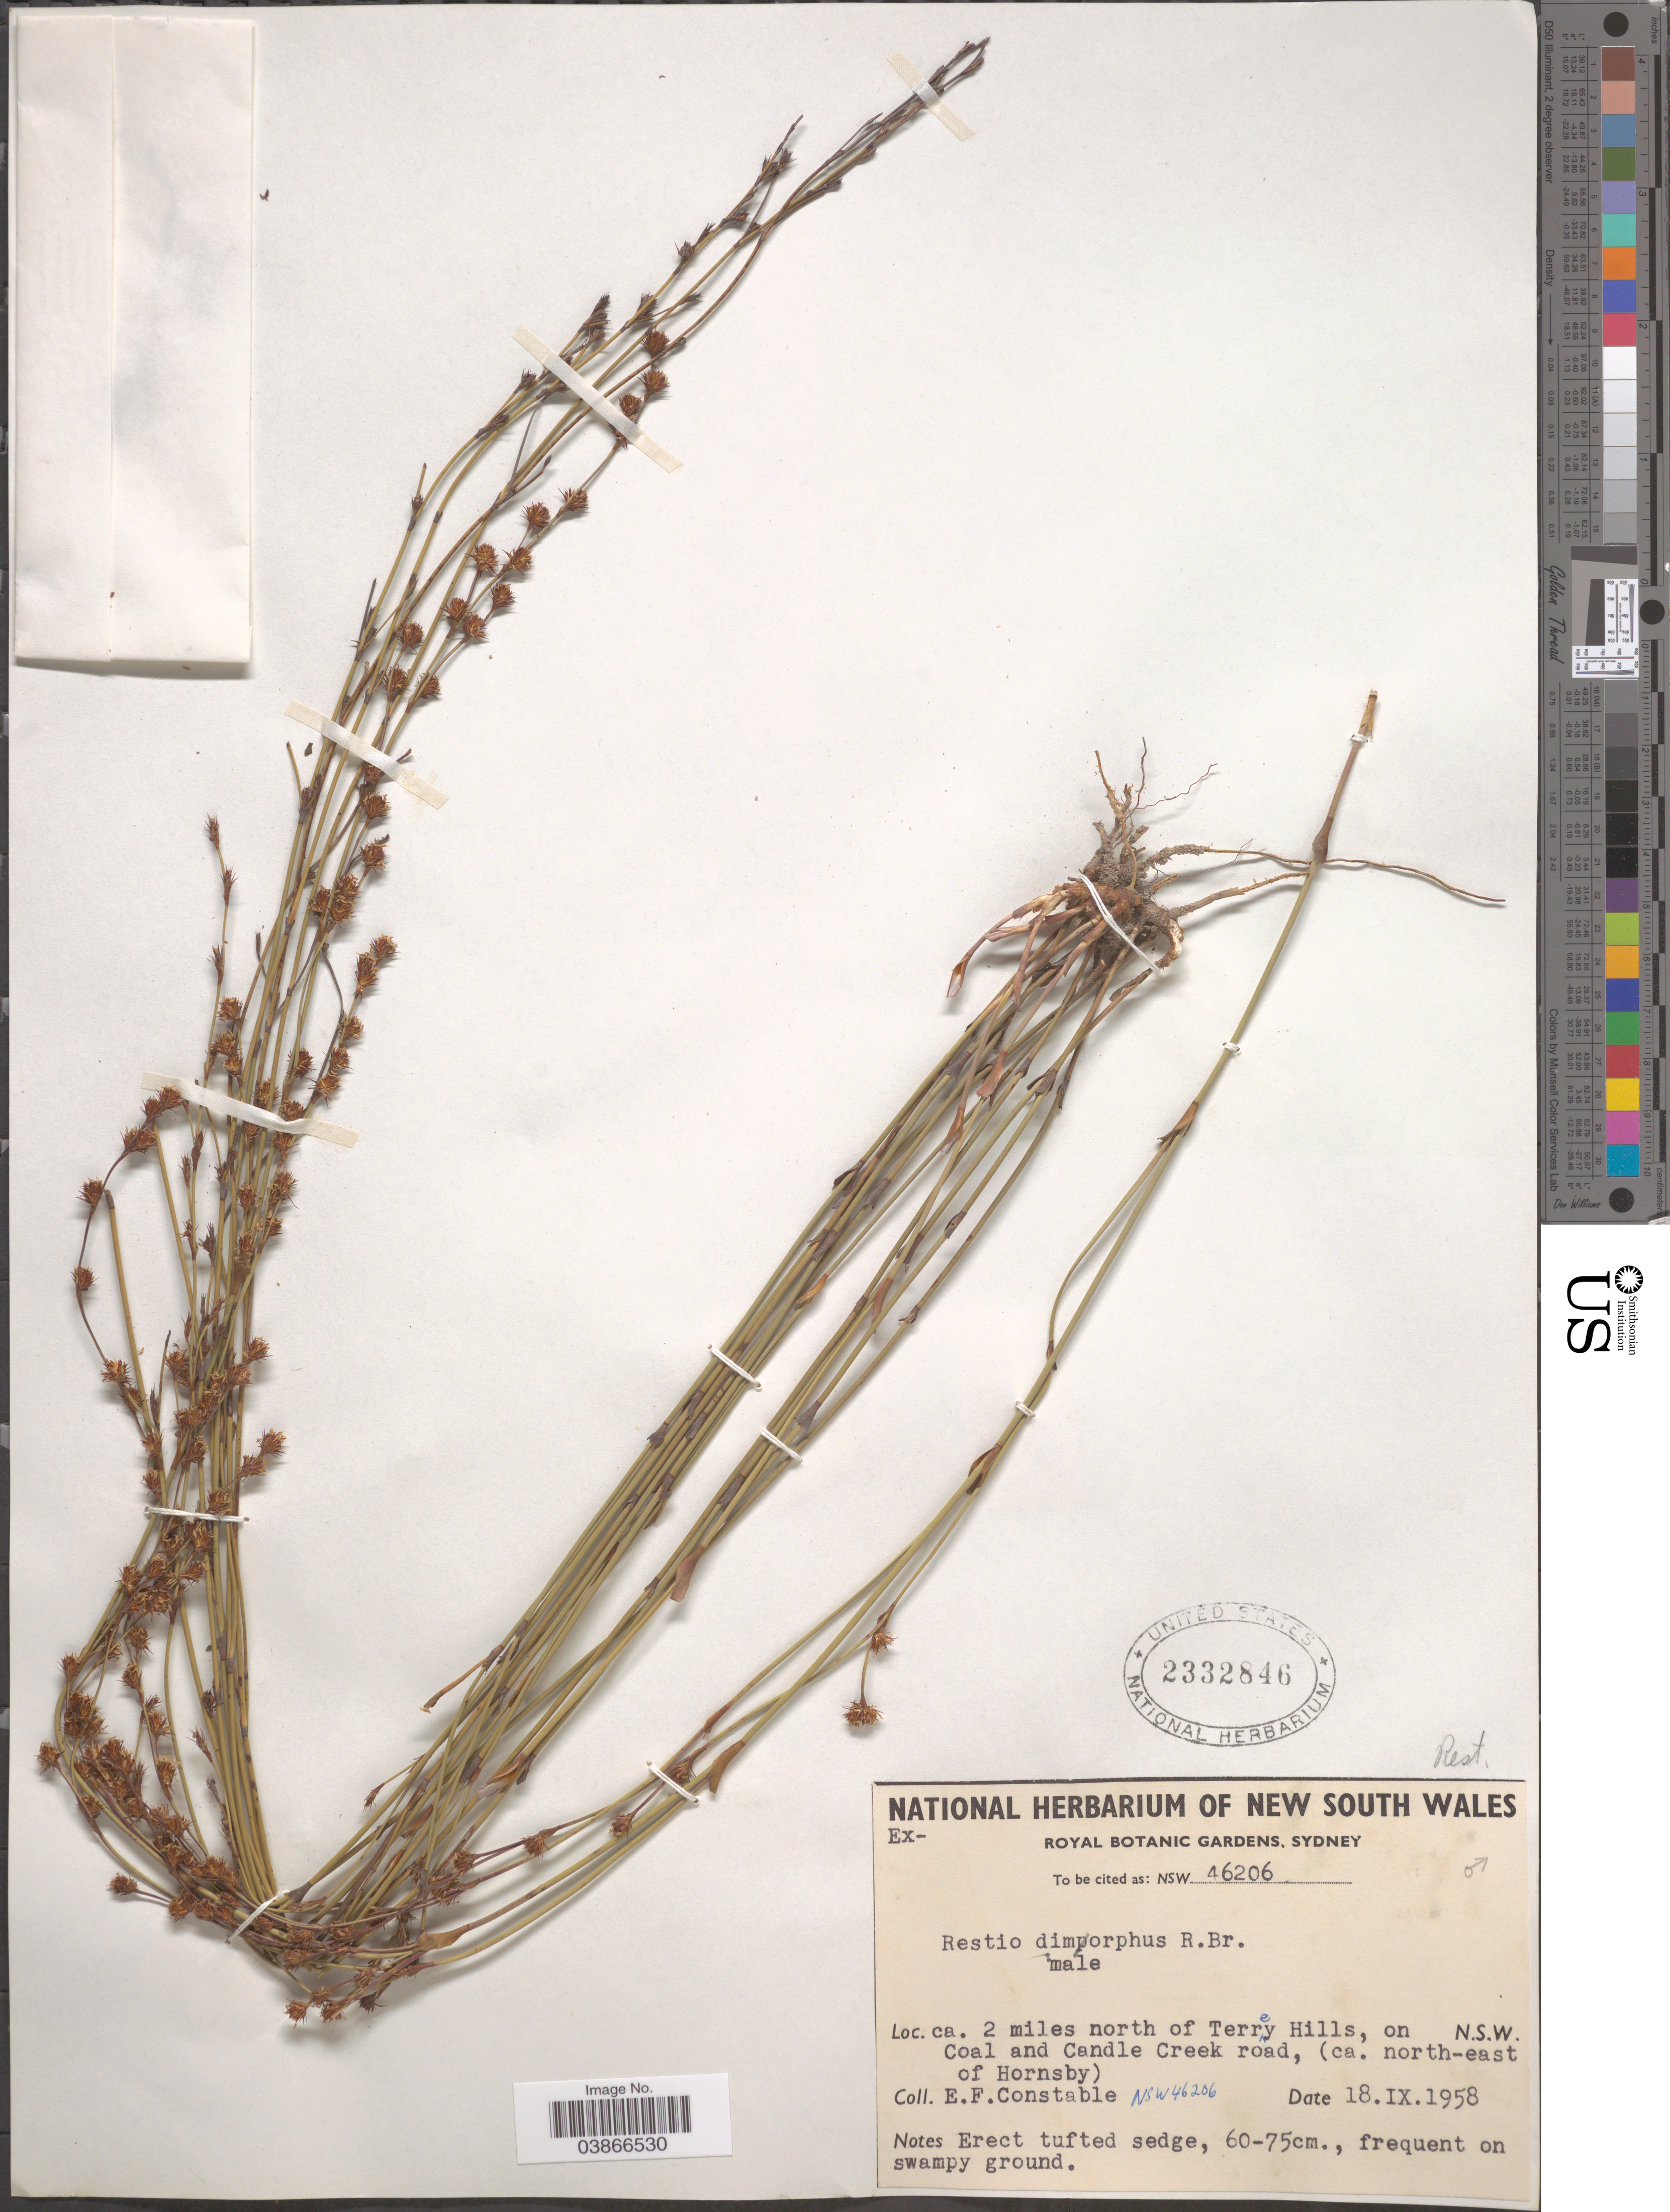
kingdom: Plantae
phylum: Tracheophyta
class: Liliopsida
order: Poales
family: Restionaceae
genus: Chordifex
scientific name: Chordifex dimorphus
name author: (R. Br.) B.G. Briggs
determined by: Strong, Mark T., (BOT), Smithsonian Institution - National Museum of Natural History (UNITED STATES)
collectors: E. F. Constable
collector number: NSW 46206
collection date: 1958-09-18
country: Australia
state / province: New South Wales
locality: Ca. 2 miles north of Terrey Hills, on Coal and Candle Creek road, (ca. north-east of Hornby).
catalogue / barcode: US 2332846